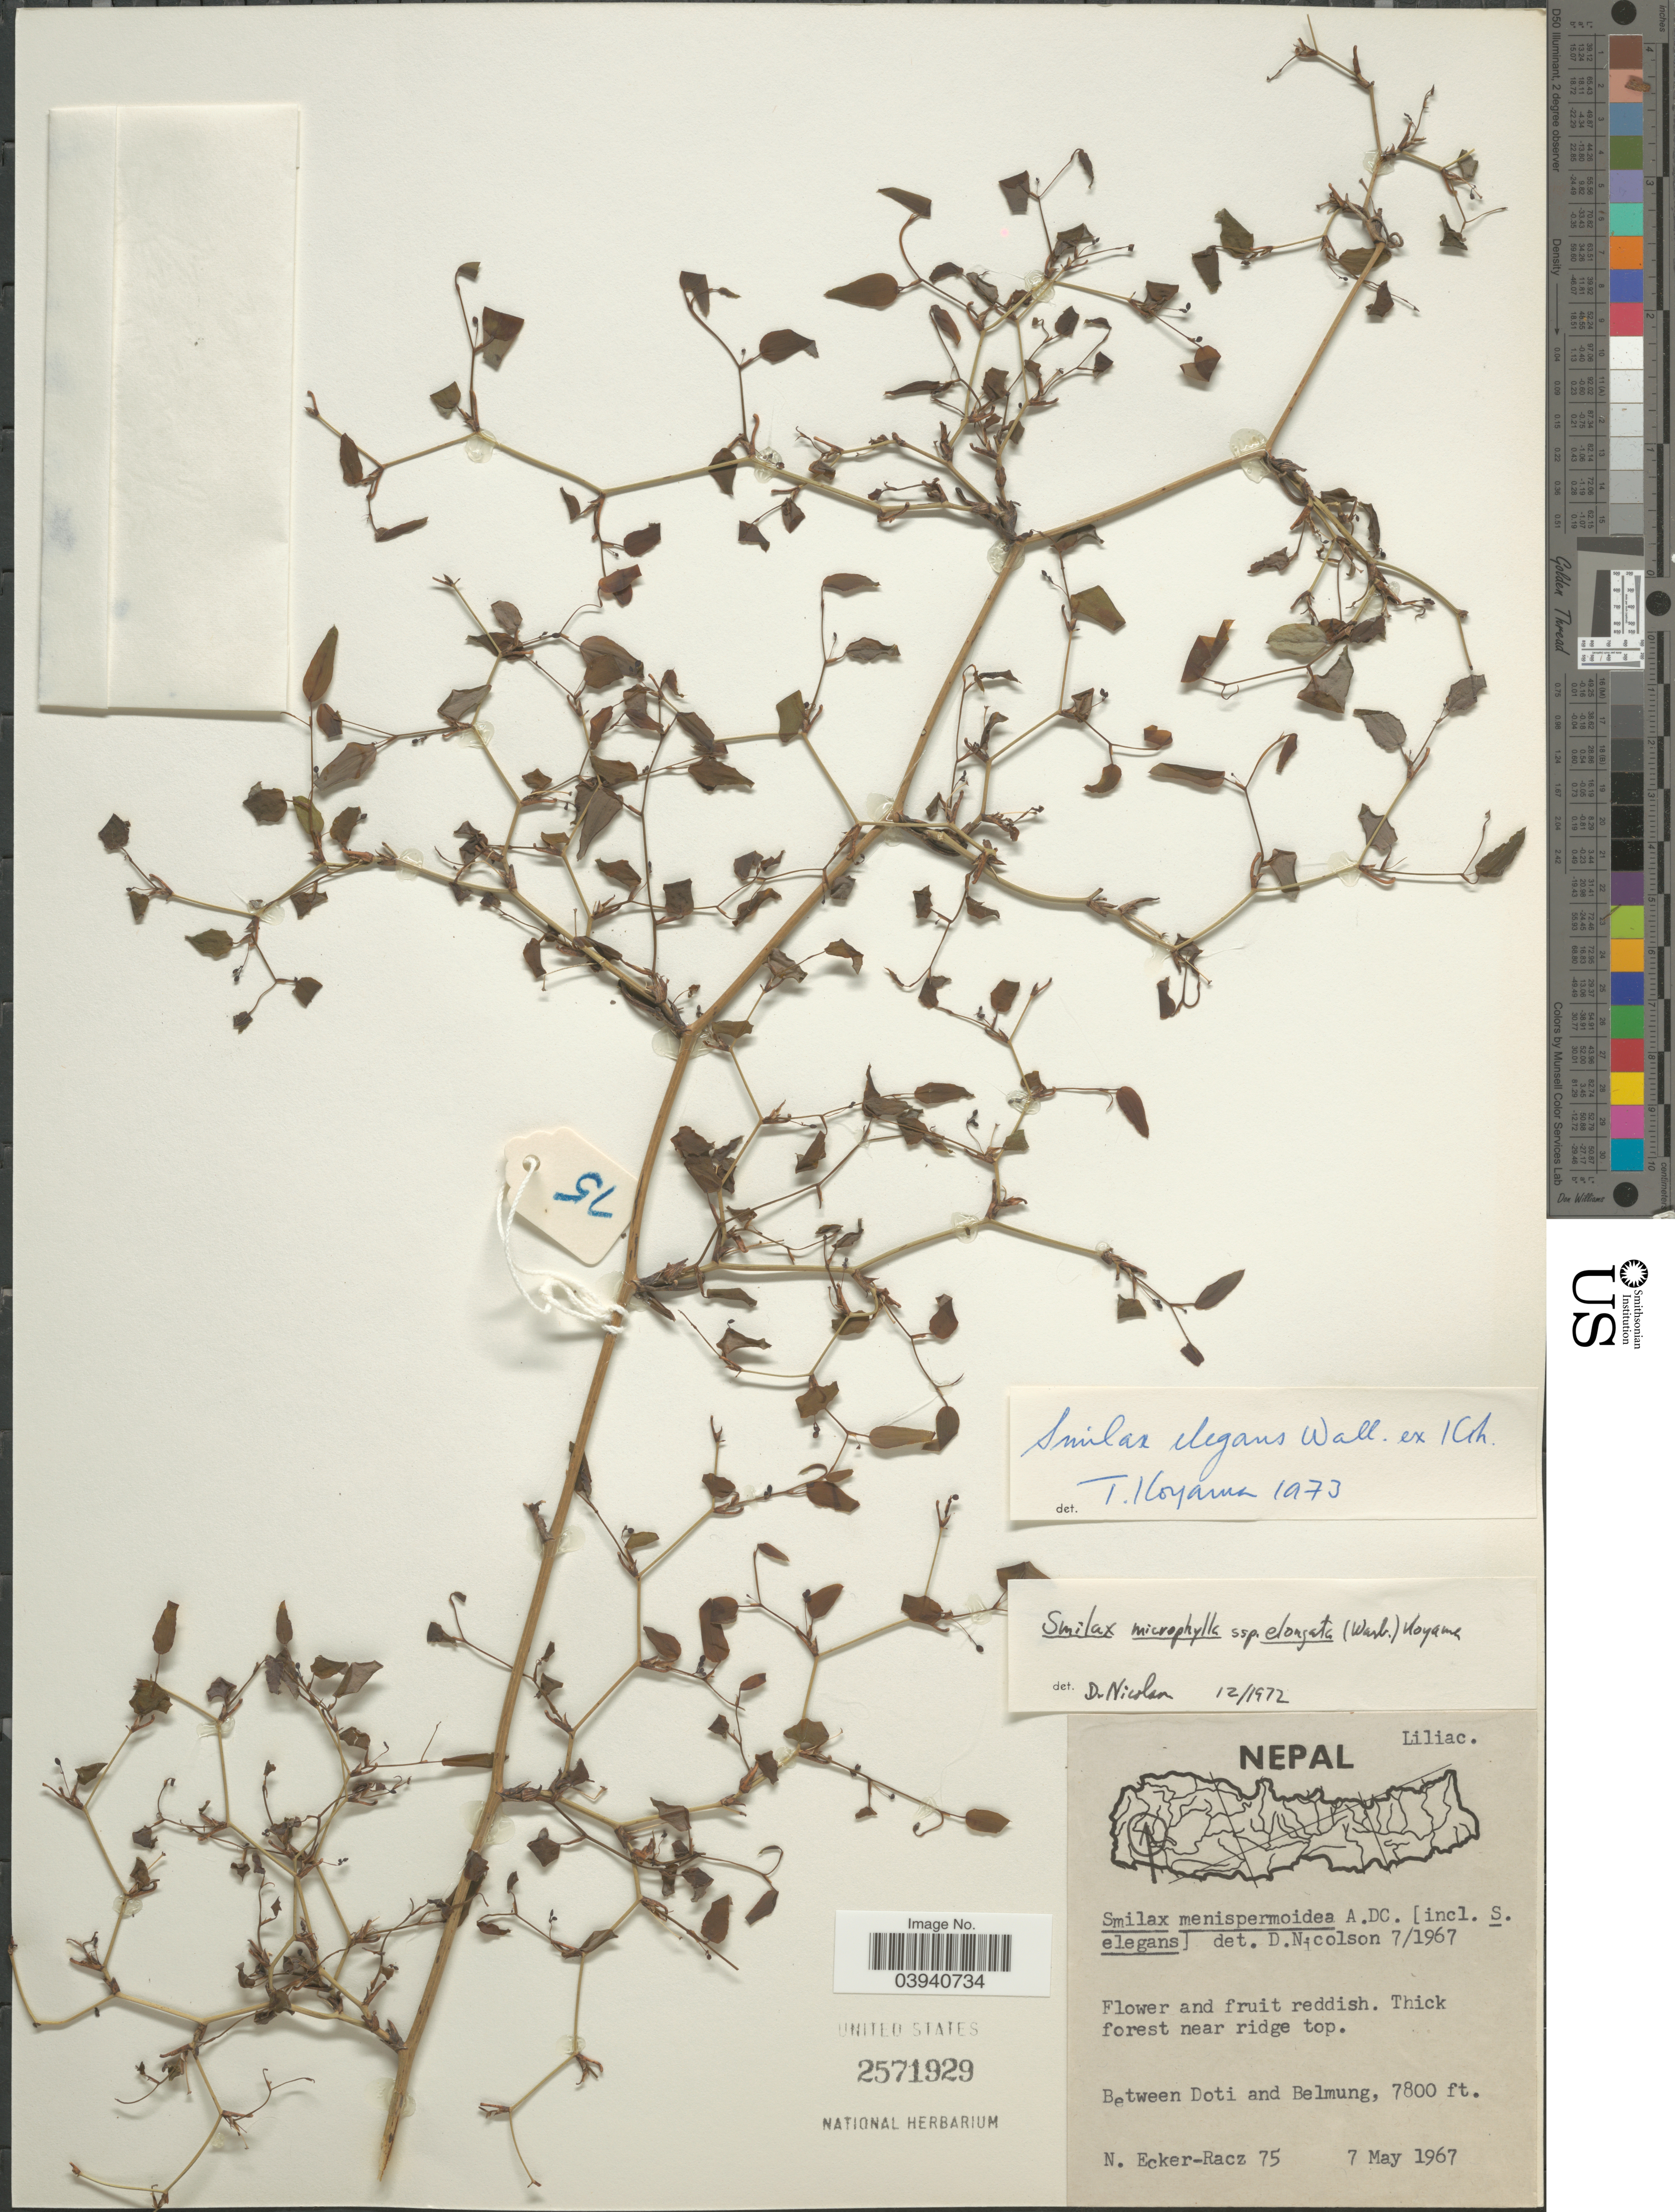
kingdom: Plantae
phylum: Tracheophyta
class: Liliopsida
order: Liliales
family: Smilacaceae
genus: Smilax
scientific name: Smilax elegans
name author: Wall. ex Kunth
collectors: N. Ecker-Racz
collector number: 75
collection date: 1967-05-07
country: Nepal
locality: Between Doti and Belmung.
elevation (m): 2377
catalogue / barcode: US 2571929